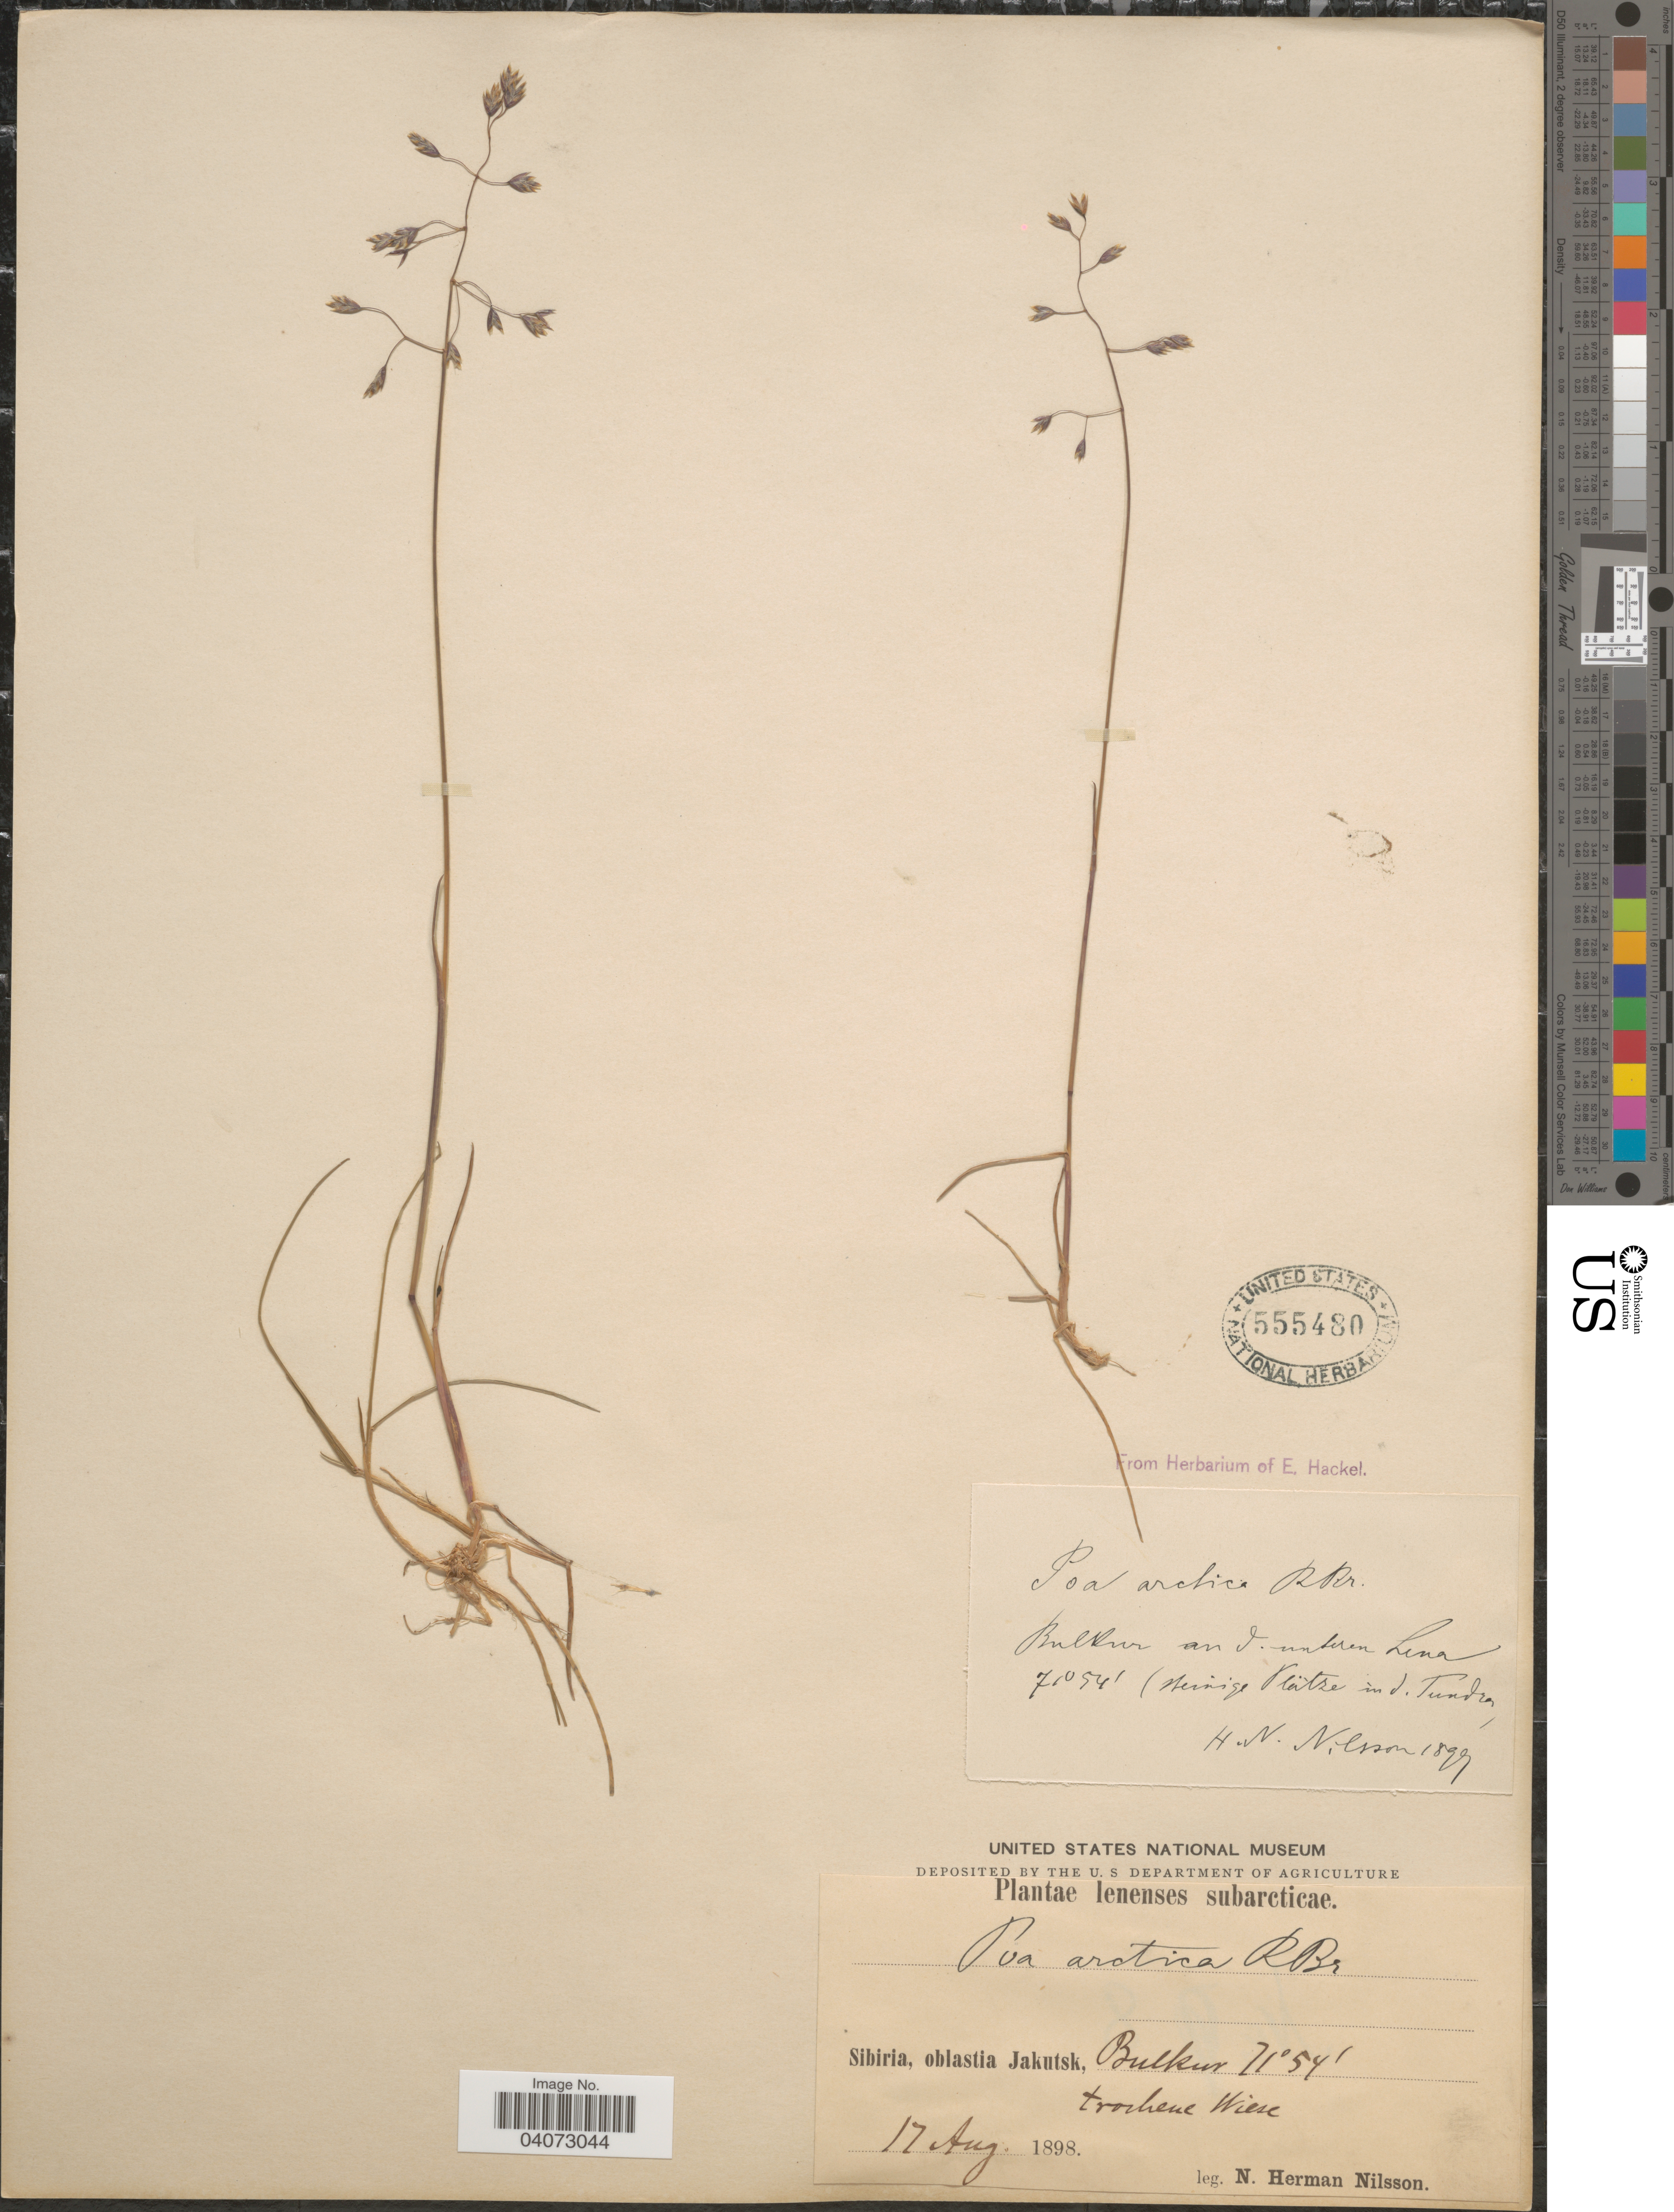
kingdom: Plantae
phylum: Tracheophyta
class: Liliopsida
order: Poales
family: Poaceae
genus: Poa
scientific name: Poa arctica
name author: R. Br.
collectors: N. H. Nilsson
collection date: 1898-08-17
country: Russian Federation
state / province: Sakha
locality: Lenses subarcticae. Sibiria, oblastia Jakutsk, Bulkur, trockene Wiese. Bulkur an d. unteren Lena. (steinige Vlatze in d. Tundra)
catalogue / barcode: US 555480